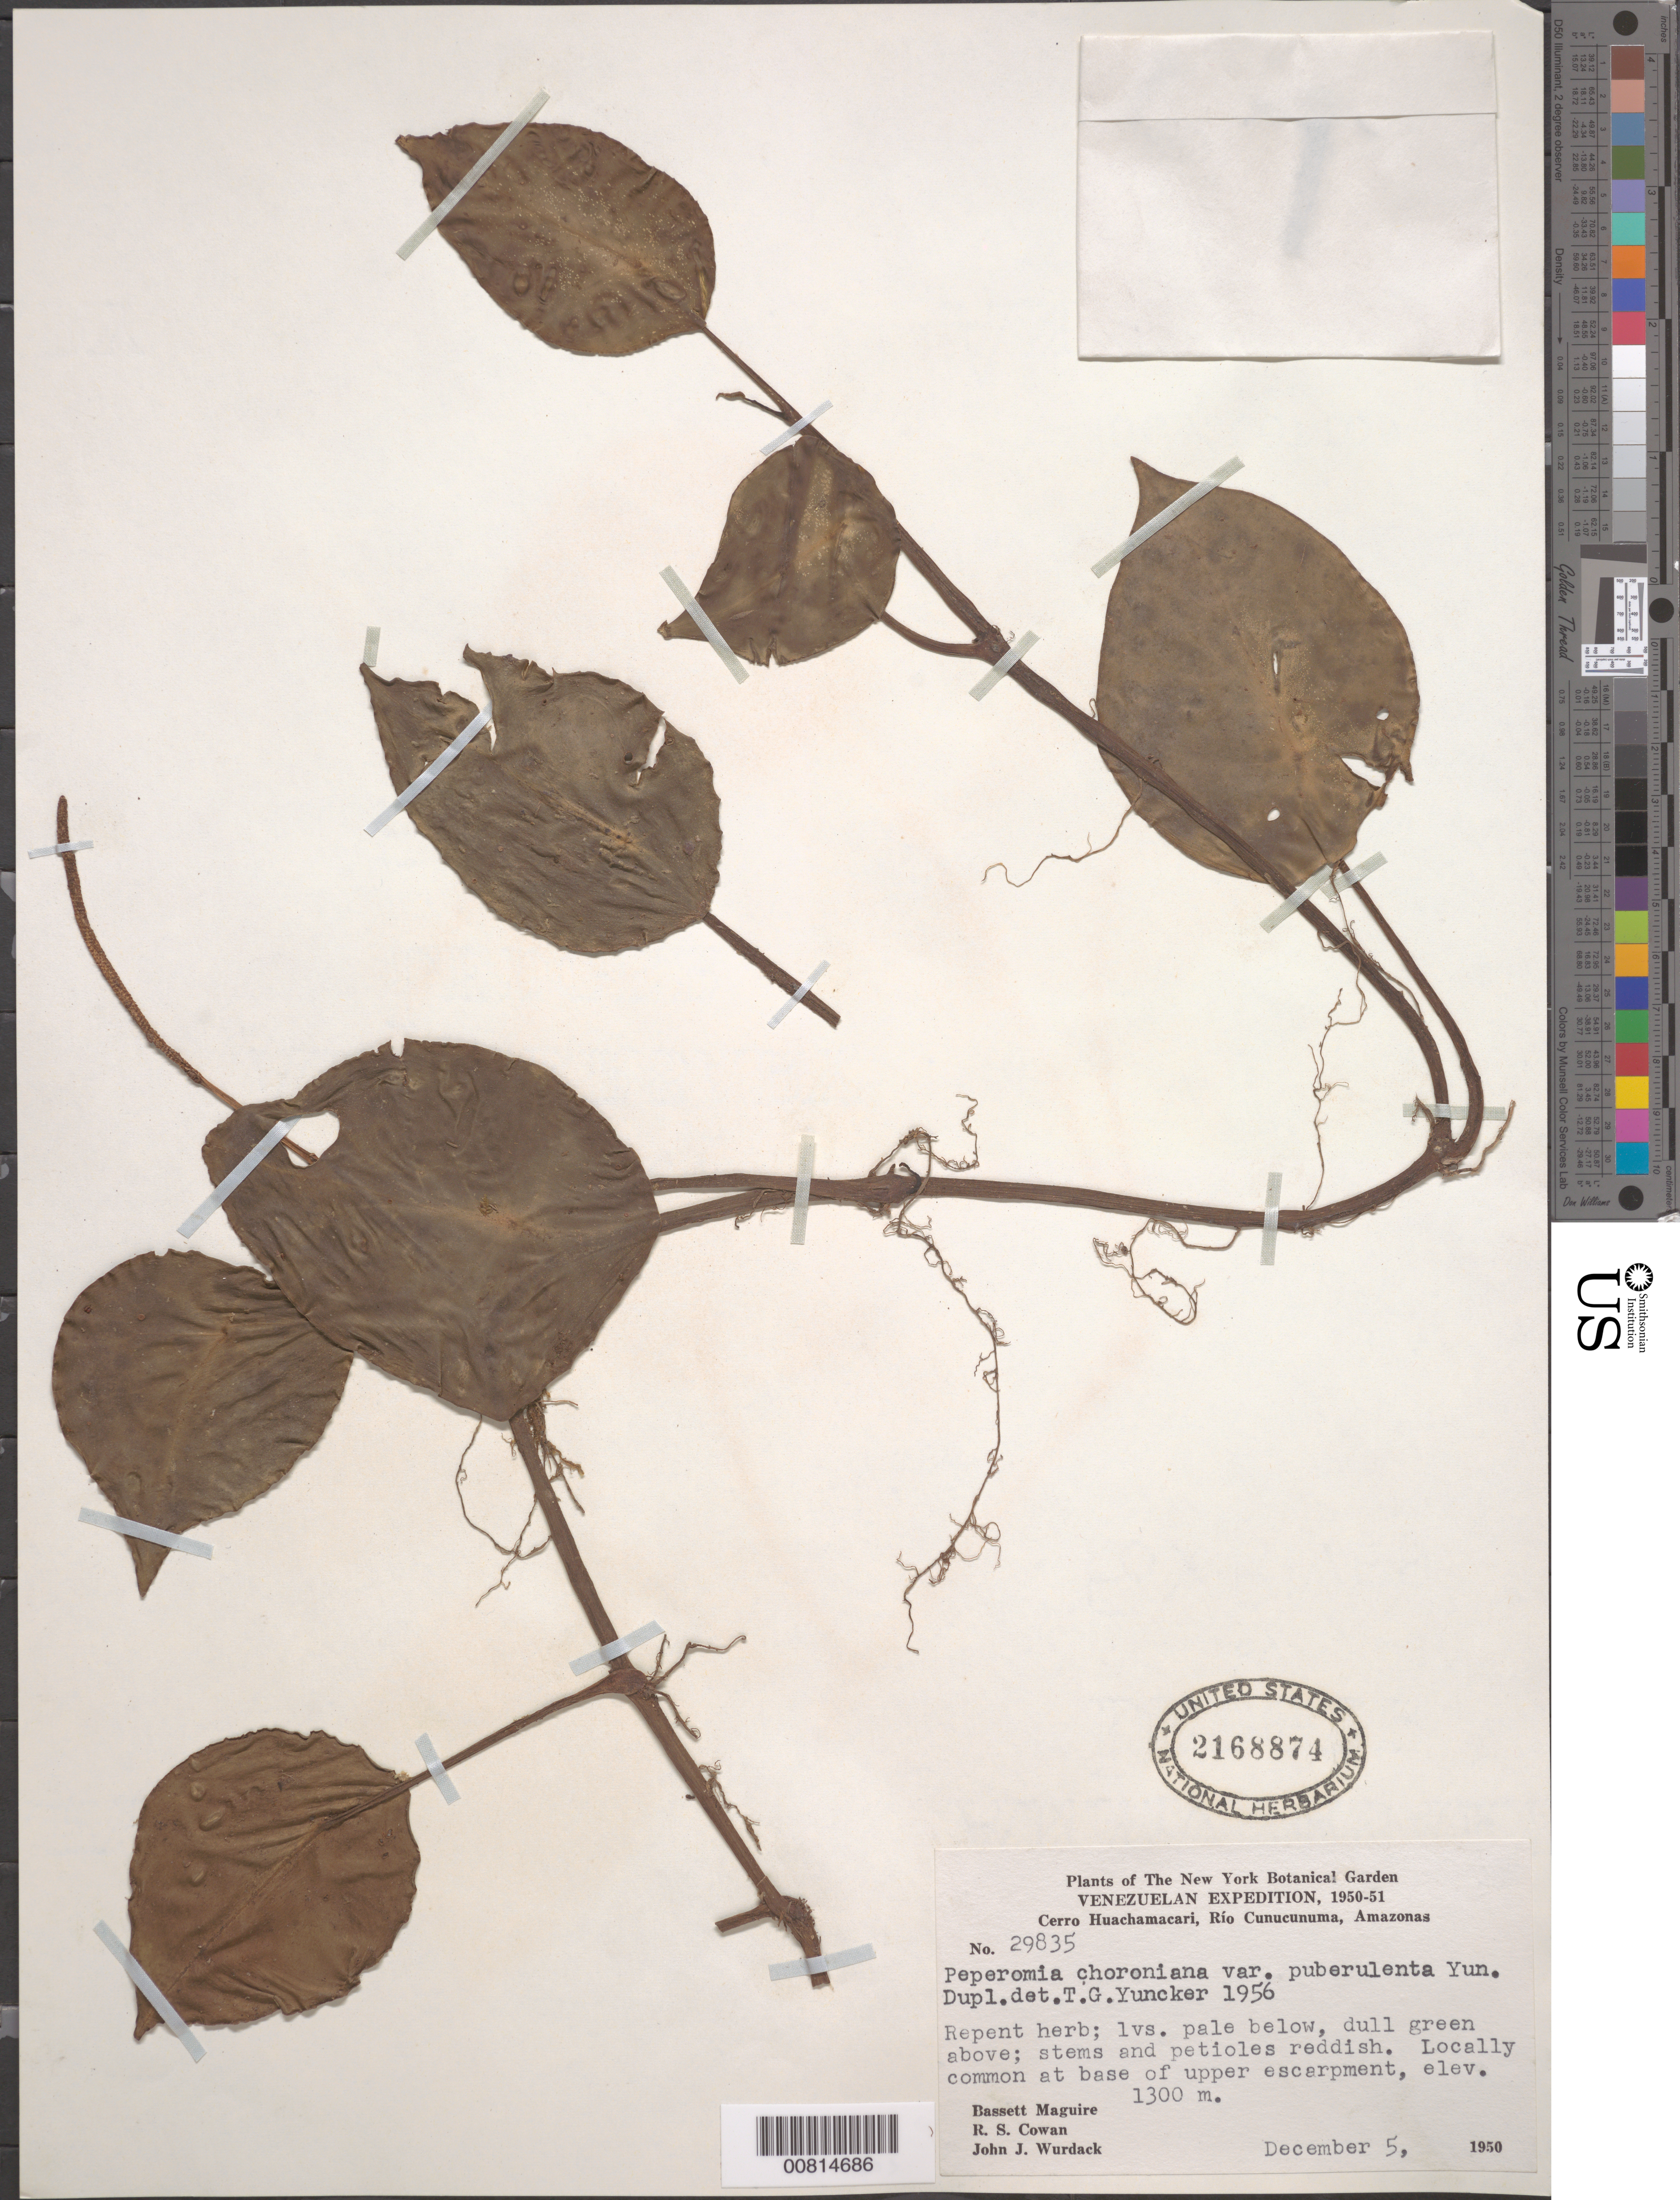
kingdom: Plantae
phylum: Tracheophyta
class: Magnoliopsida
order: Piperales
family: Piperaceae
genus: Peperomia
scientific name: Peperomia choroniana var. puberulenta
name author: Yunck.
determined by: Yuncker, T. G.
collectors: B. Maguire, R. S. Cowan & J. J. Wurdack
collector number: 29835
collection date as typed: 5-Dec-50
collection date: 1950-12-05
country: Venezuela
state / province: Amazonas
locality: Cerro Huachamacari, Río Cunucunuma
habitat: Base of upper escarpment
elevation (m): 1300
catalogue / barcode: US 2168874